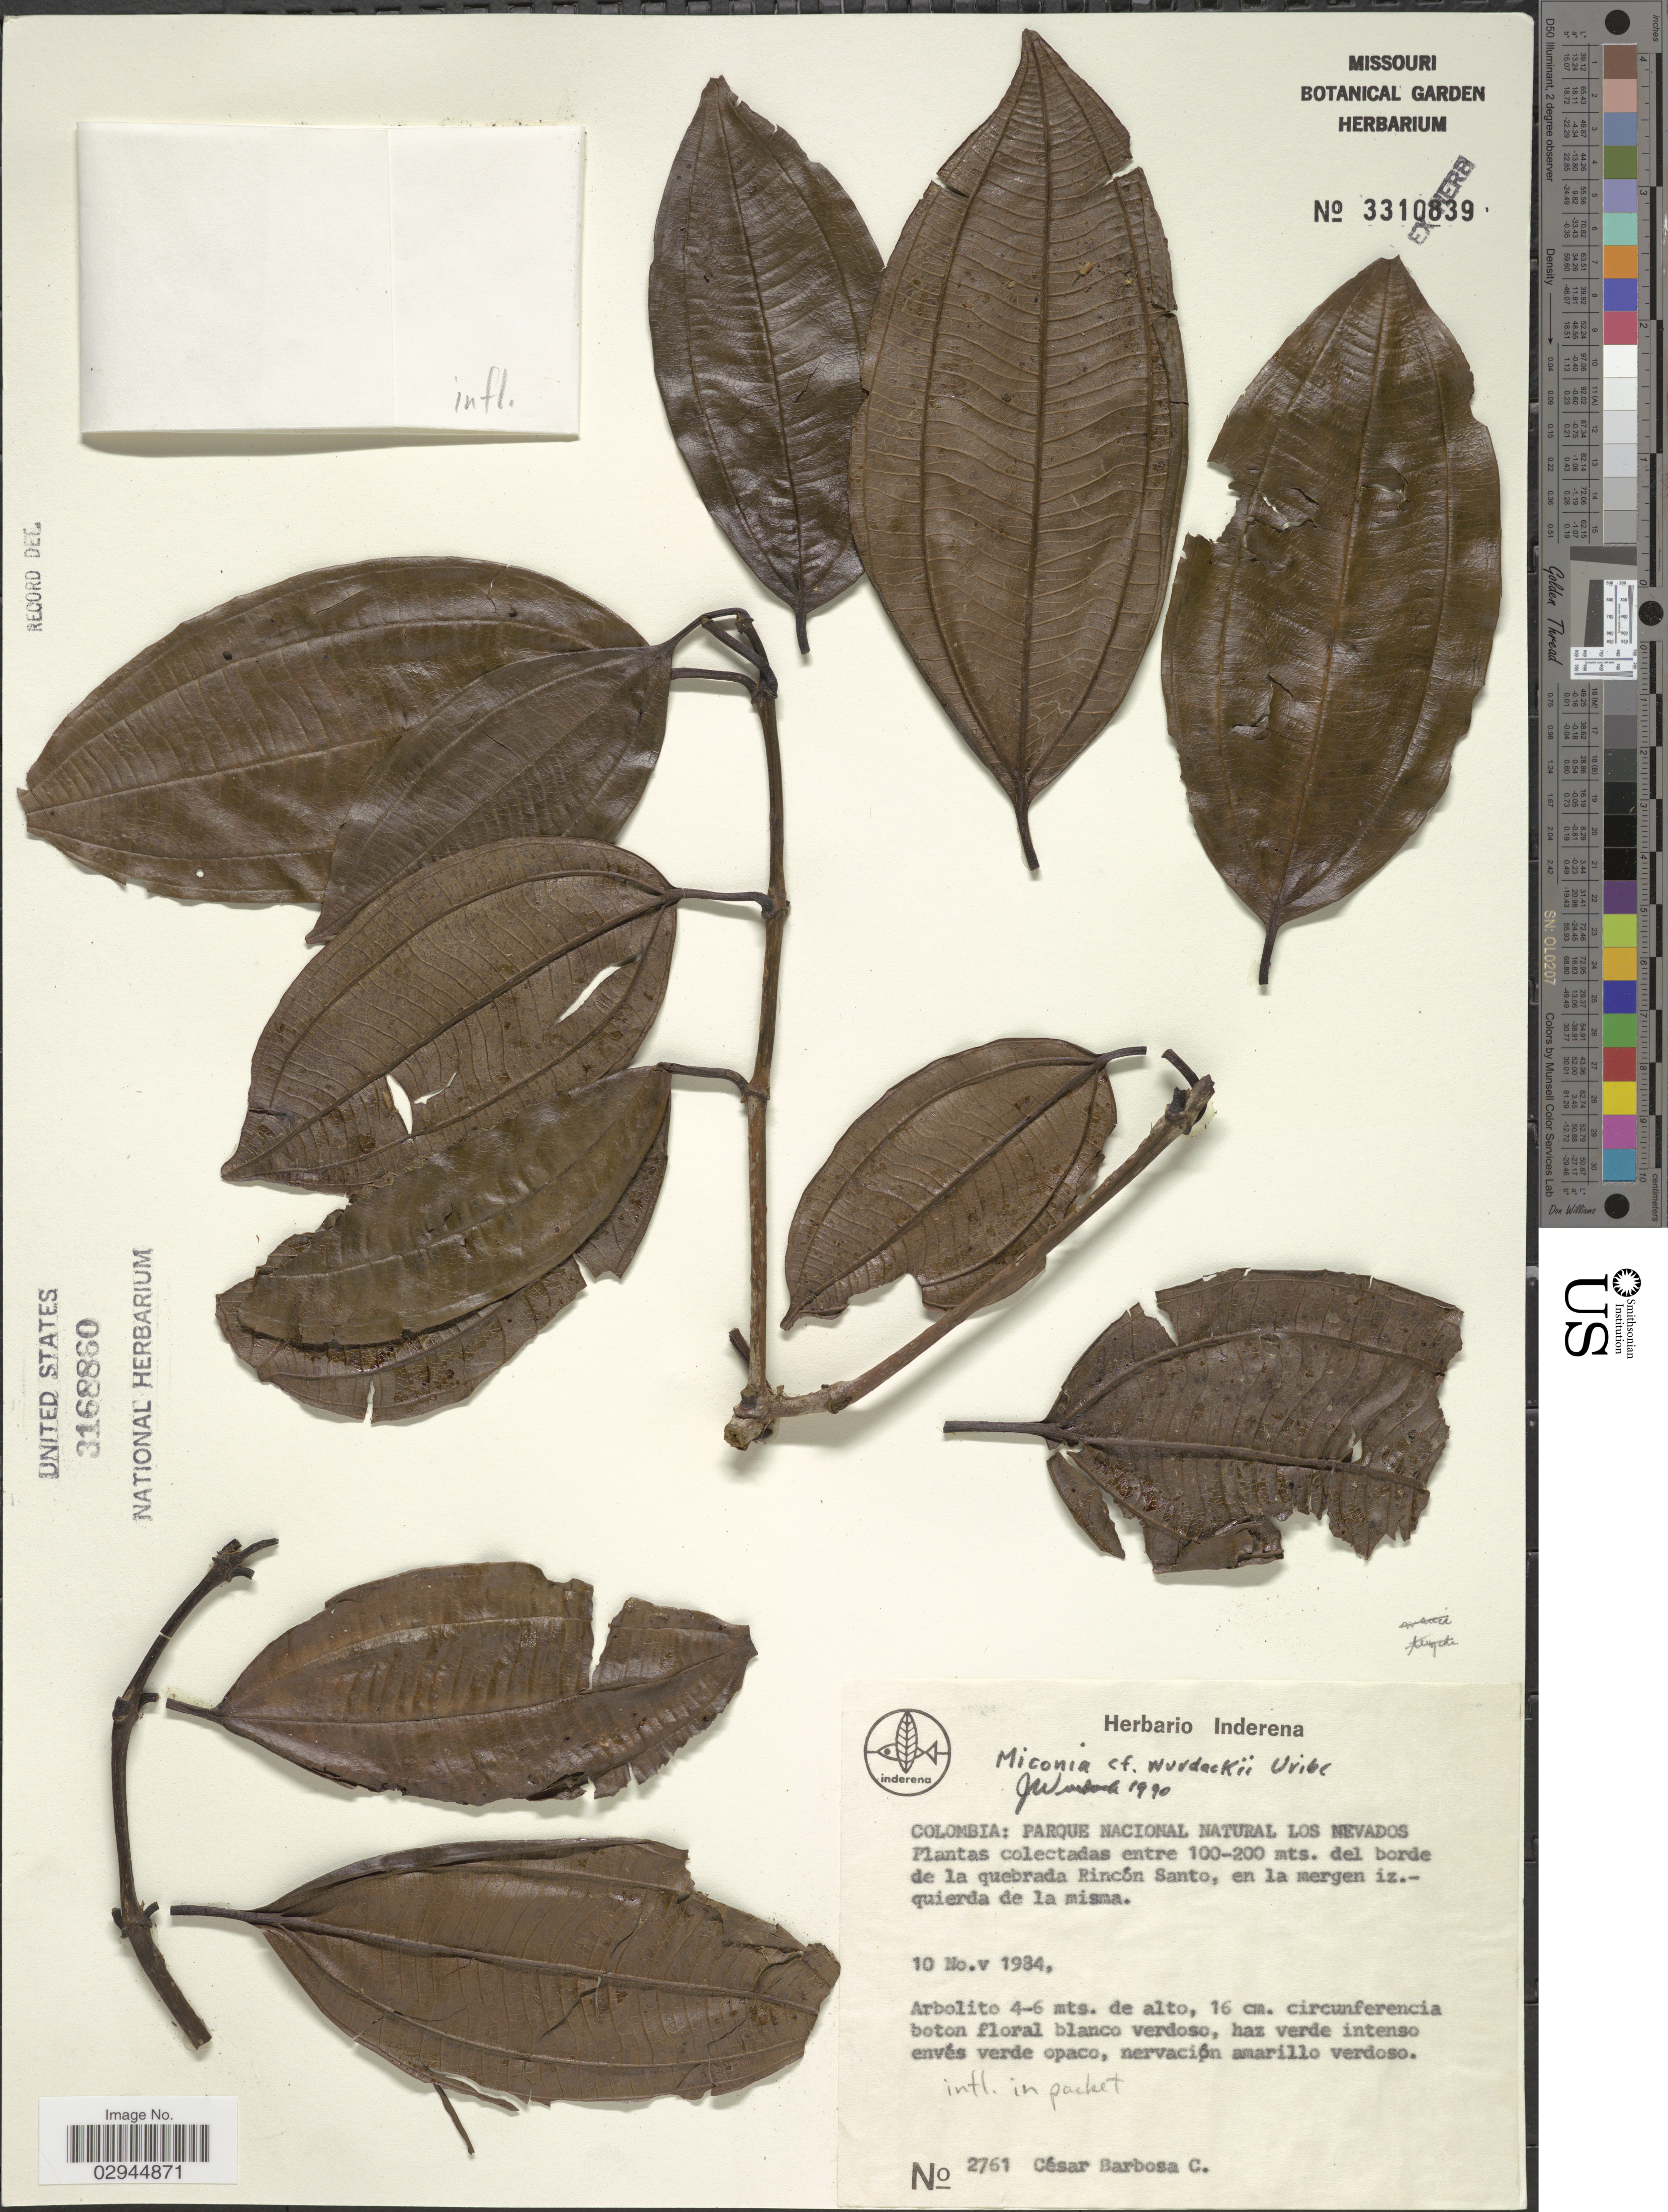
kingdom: Plantae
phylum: Tracheophyta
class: Magnoliopsida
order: Myrtales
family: Melastomataceae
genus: Miconia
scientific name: Miconia wurdackii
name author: L. Uribe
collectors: C. E. Barbosa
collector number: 2761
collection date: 1984-11-10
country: Colombia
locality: Parque Nacional Natural Los Nevados. Borde de la quebrada Rincón Santo, en la margen izquiera de la misma.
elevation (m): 100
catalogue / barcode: US 3168860